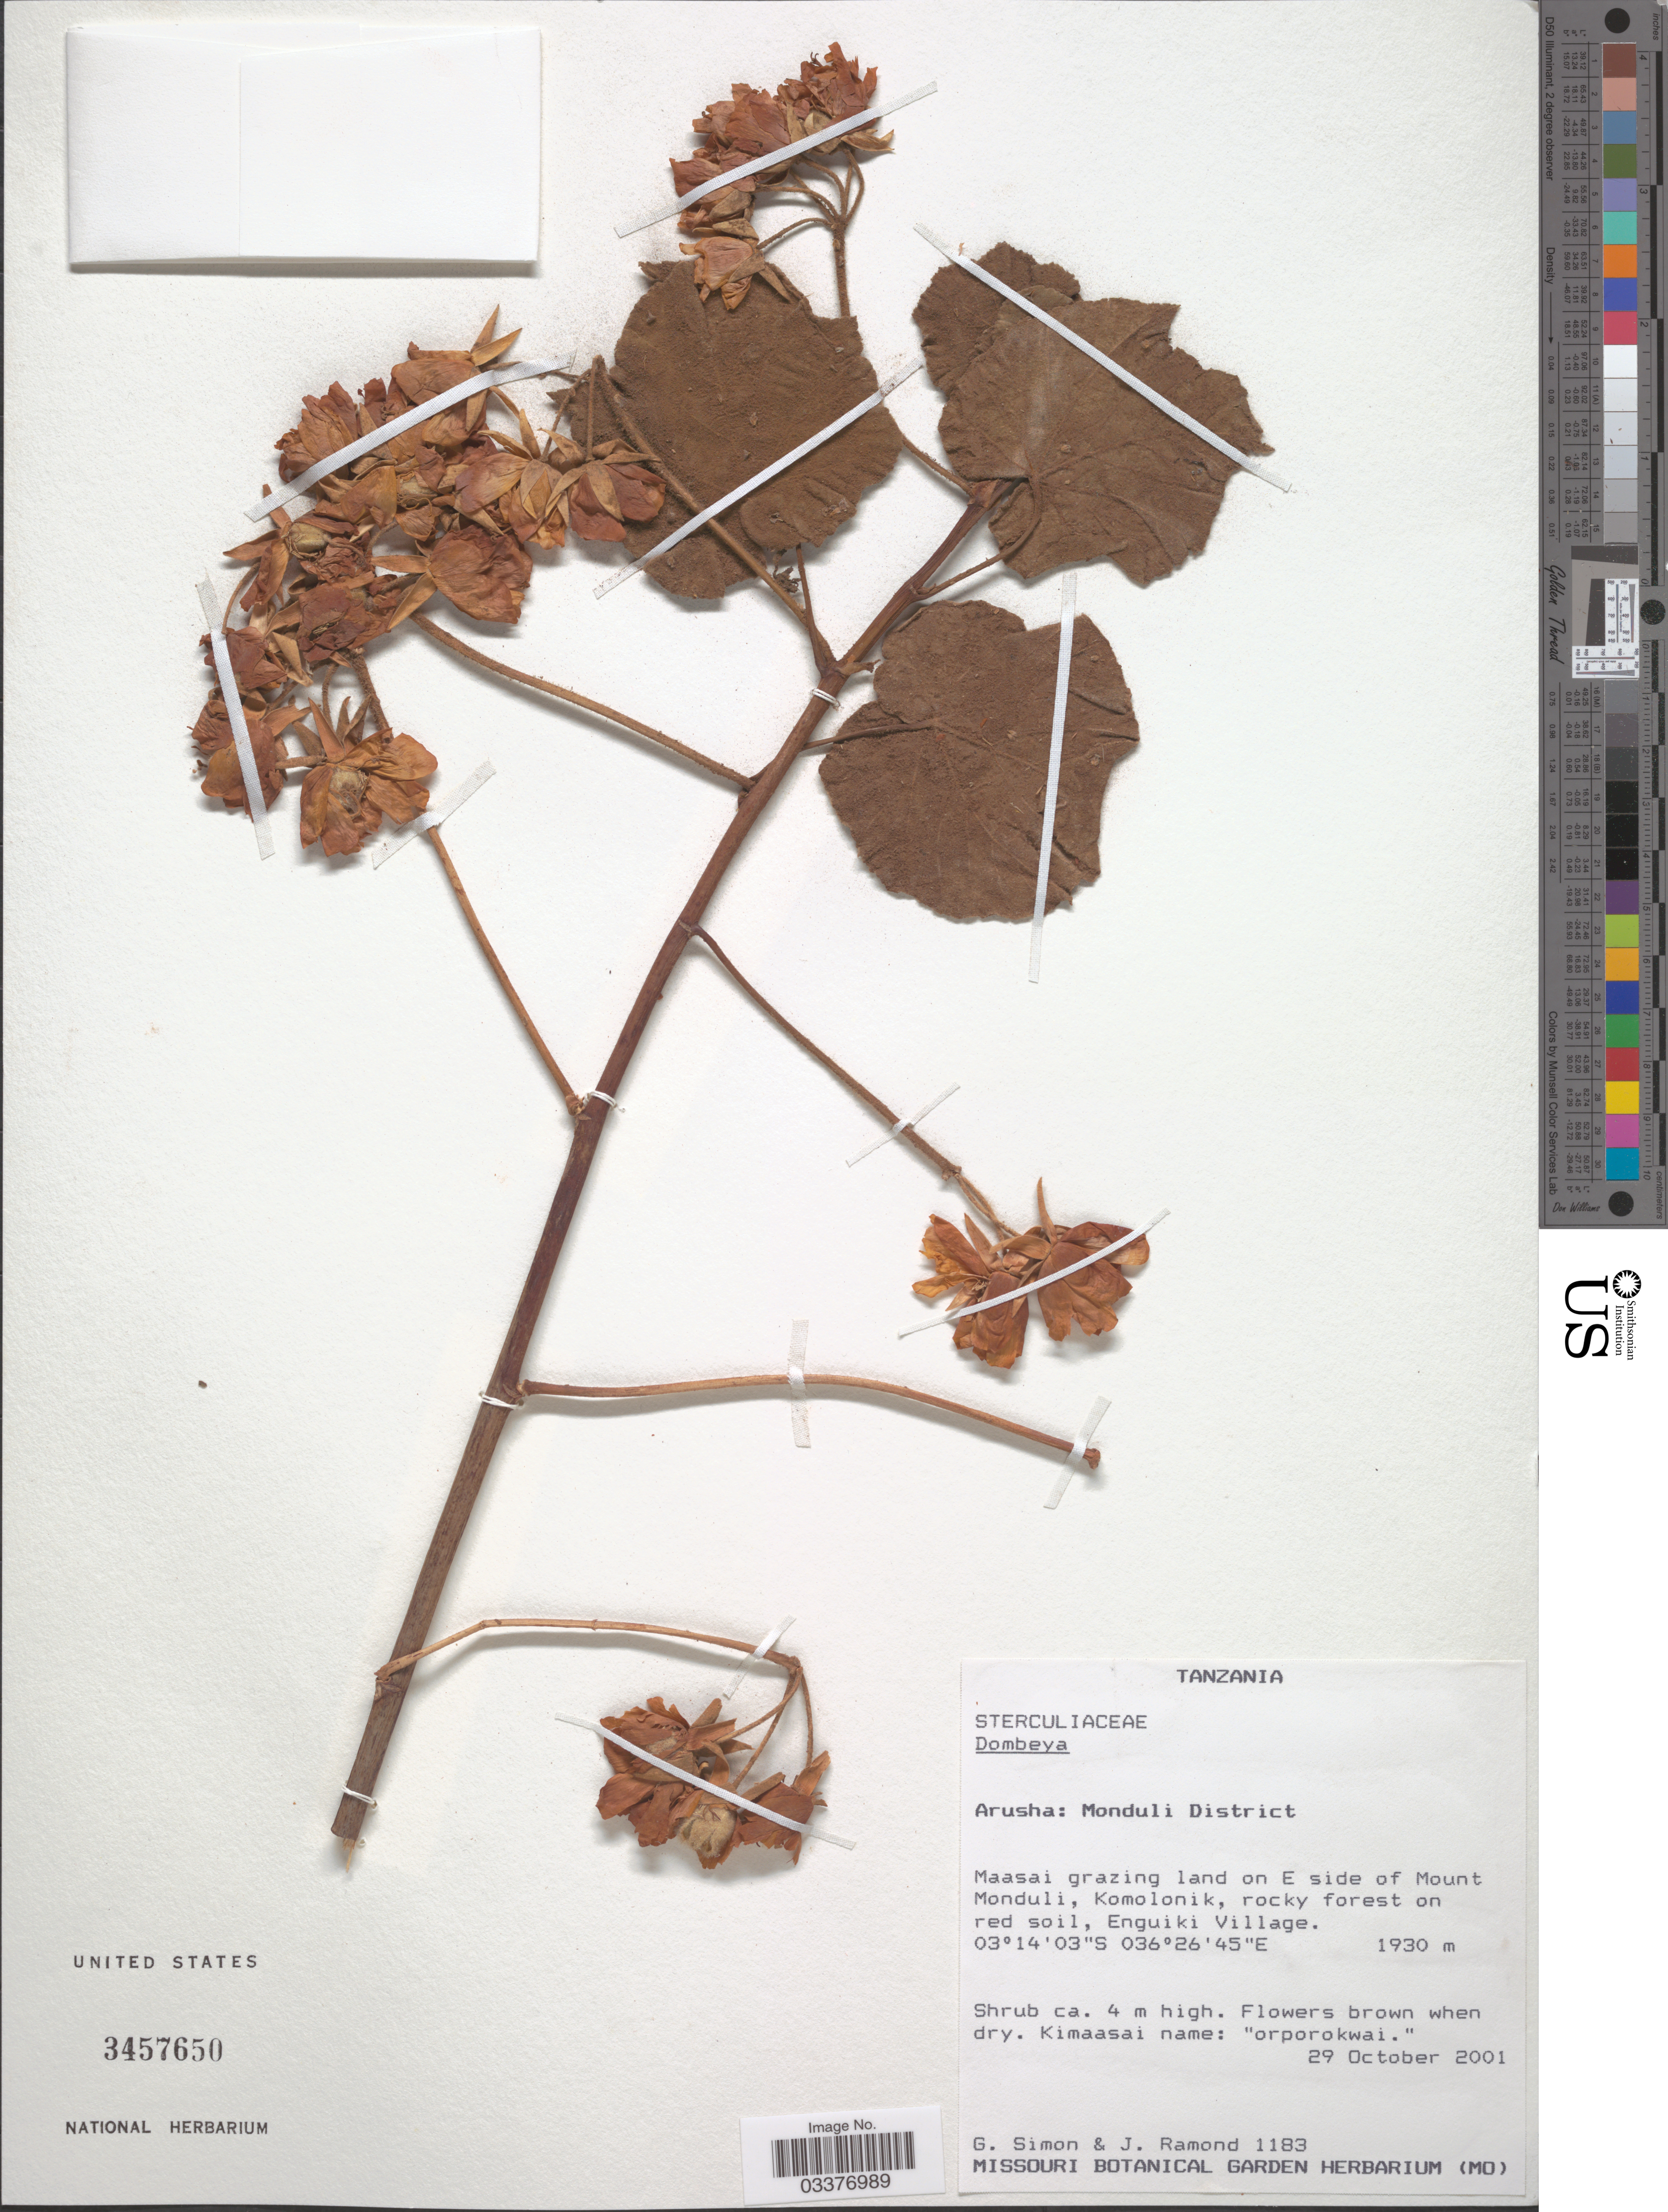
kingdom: Plantae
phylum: Tracheophyta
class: Magnoliopsida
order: Malvales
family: Malvaceae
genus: Dombeya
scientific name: Dombeya sp.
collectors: G. Simon & J. Ramond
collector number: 1183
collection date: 2001-10-29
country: Tanzania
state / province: Arusha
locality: Monduli District, Maasai grazing land on E side of Mount Monduli, Komolonik, rocky forest on red soil, Enguiki Village.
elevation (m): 1930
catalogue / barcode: US 3457650